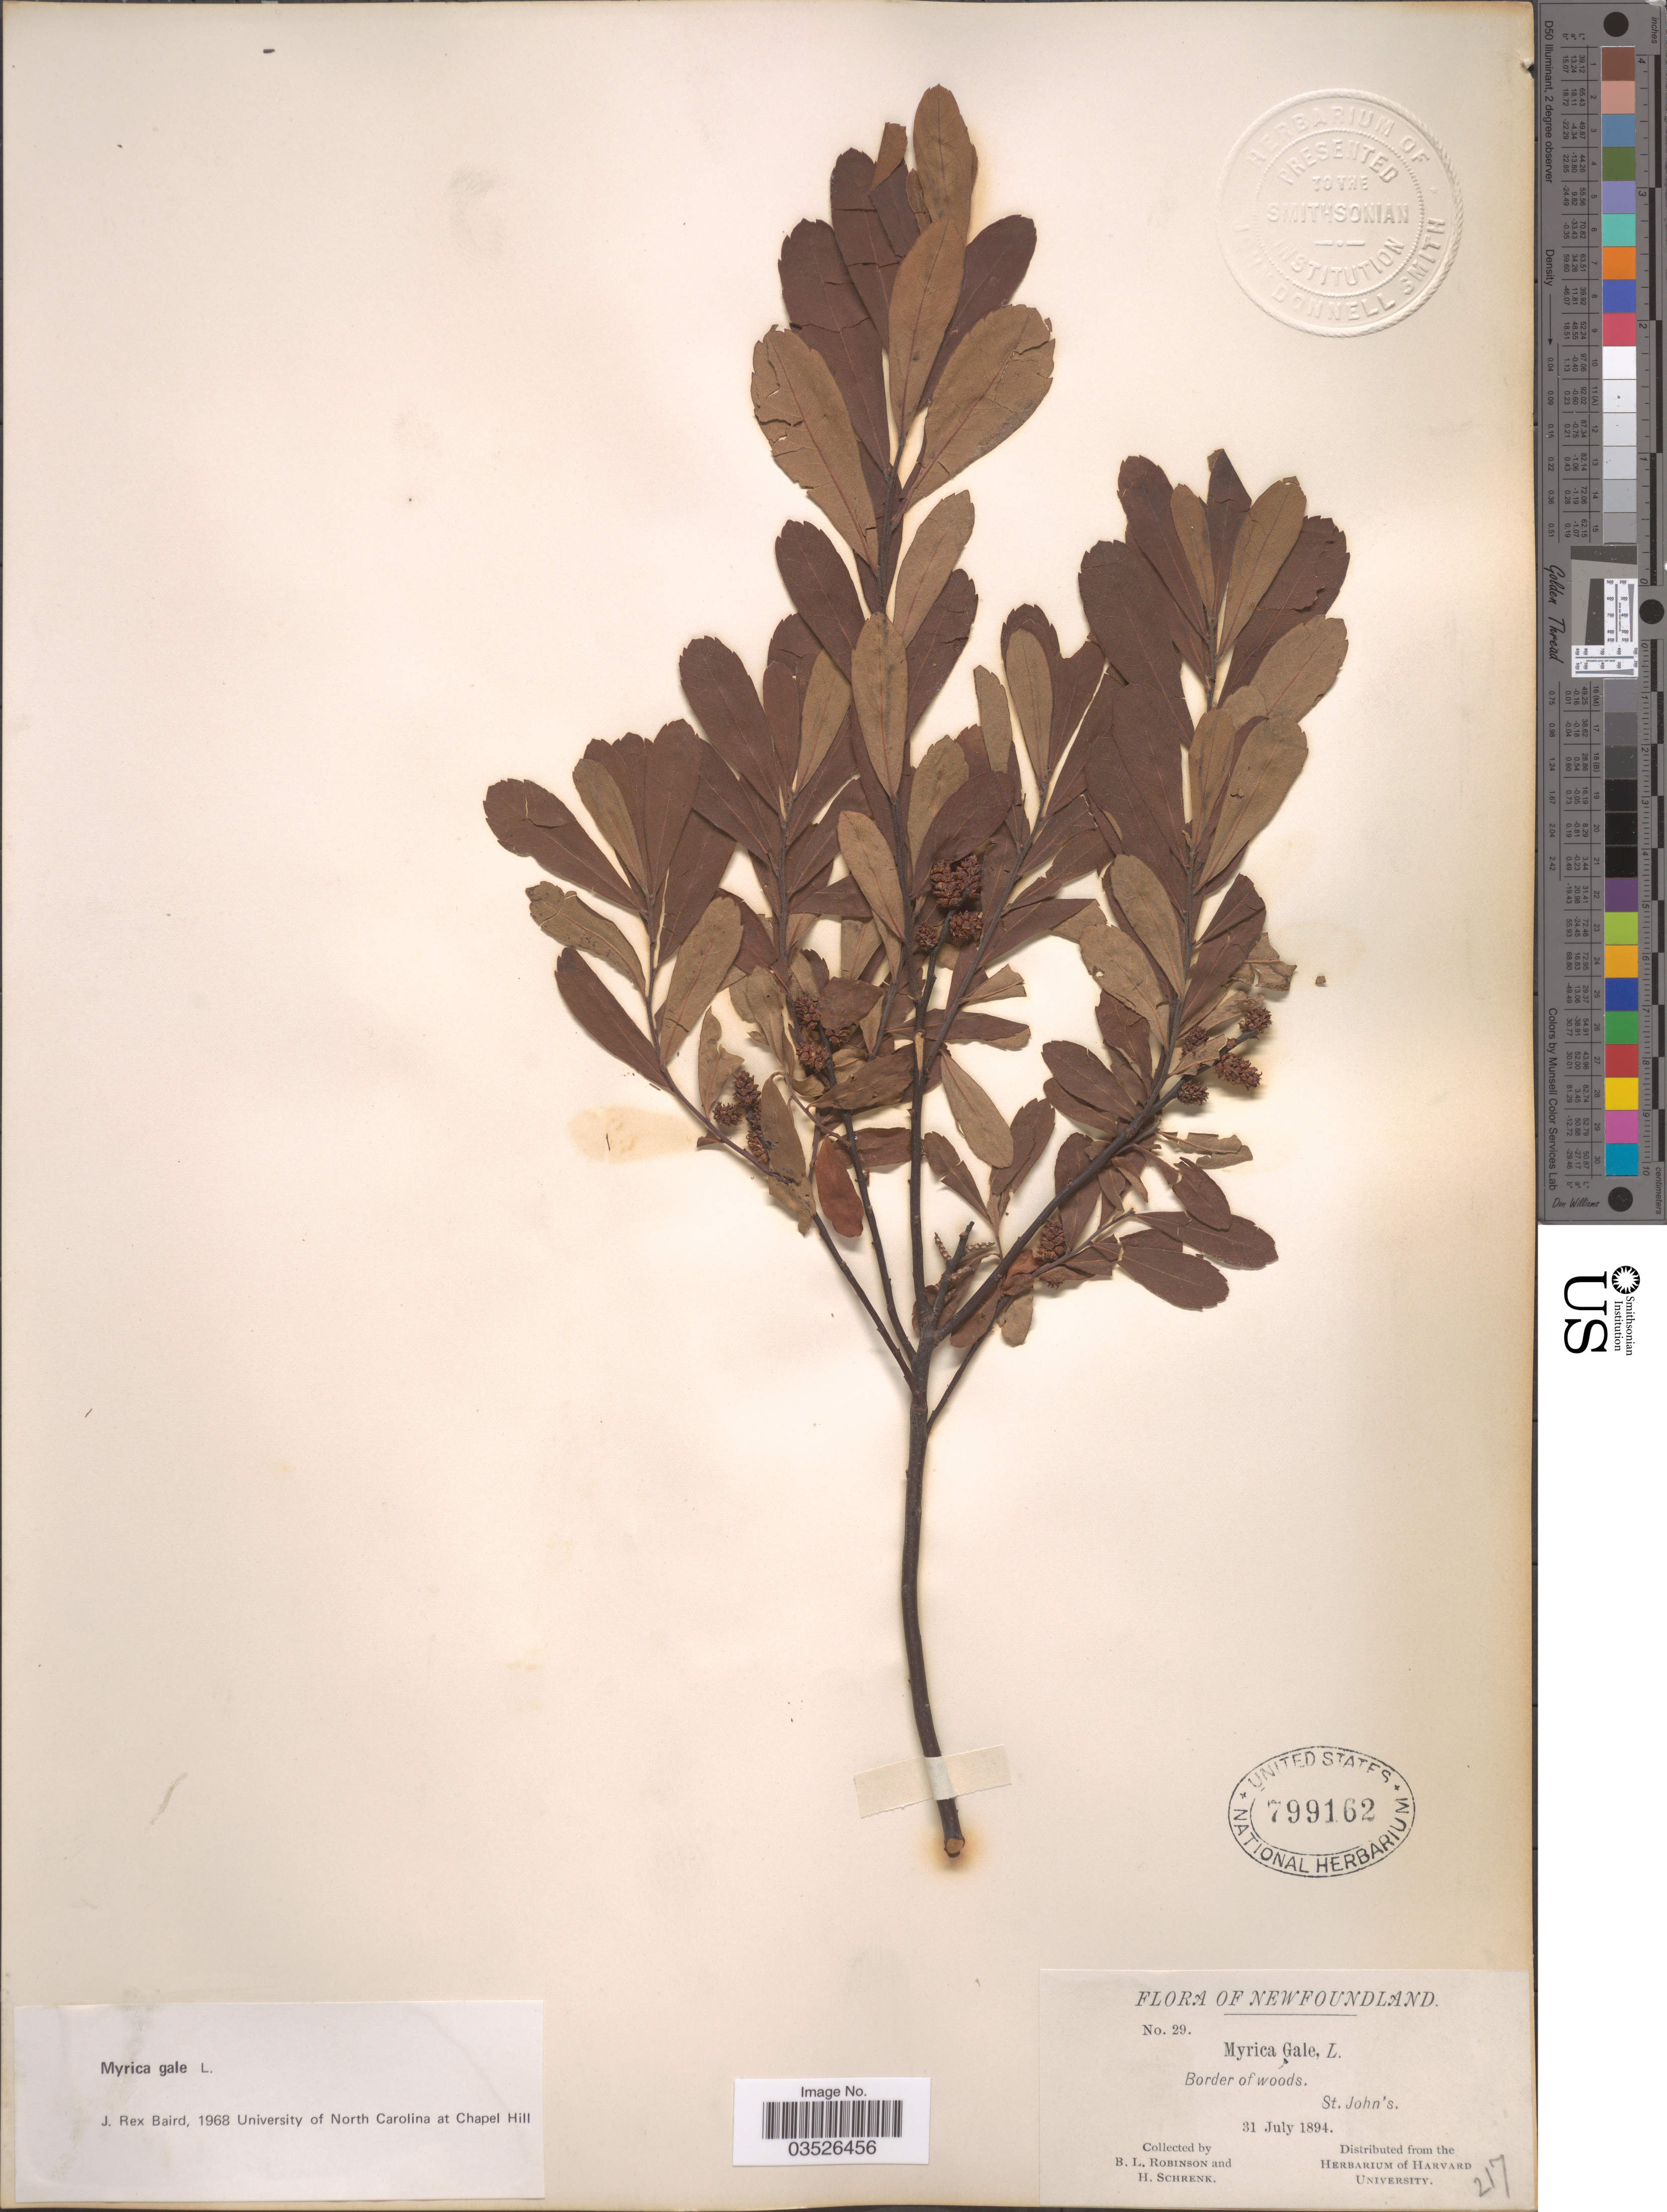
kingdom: Plantae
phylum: Tracheophyta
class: Magnoliopsida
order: Fagales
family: Myricaceae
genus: Myrica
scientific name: Myrica gale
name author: L.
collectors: B. L. Robinson & H. Schrenk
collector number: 29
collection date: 1894-07-31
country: Canada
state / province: Newfoundland and Labrador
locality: St. John's.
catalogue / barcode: US 799162